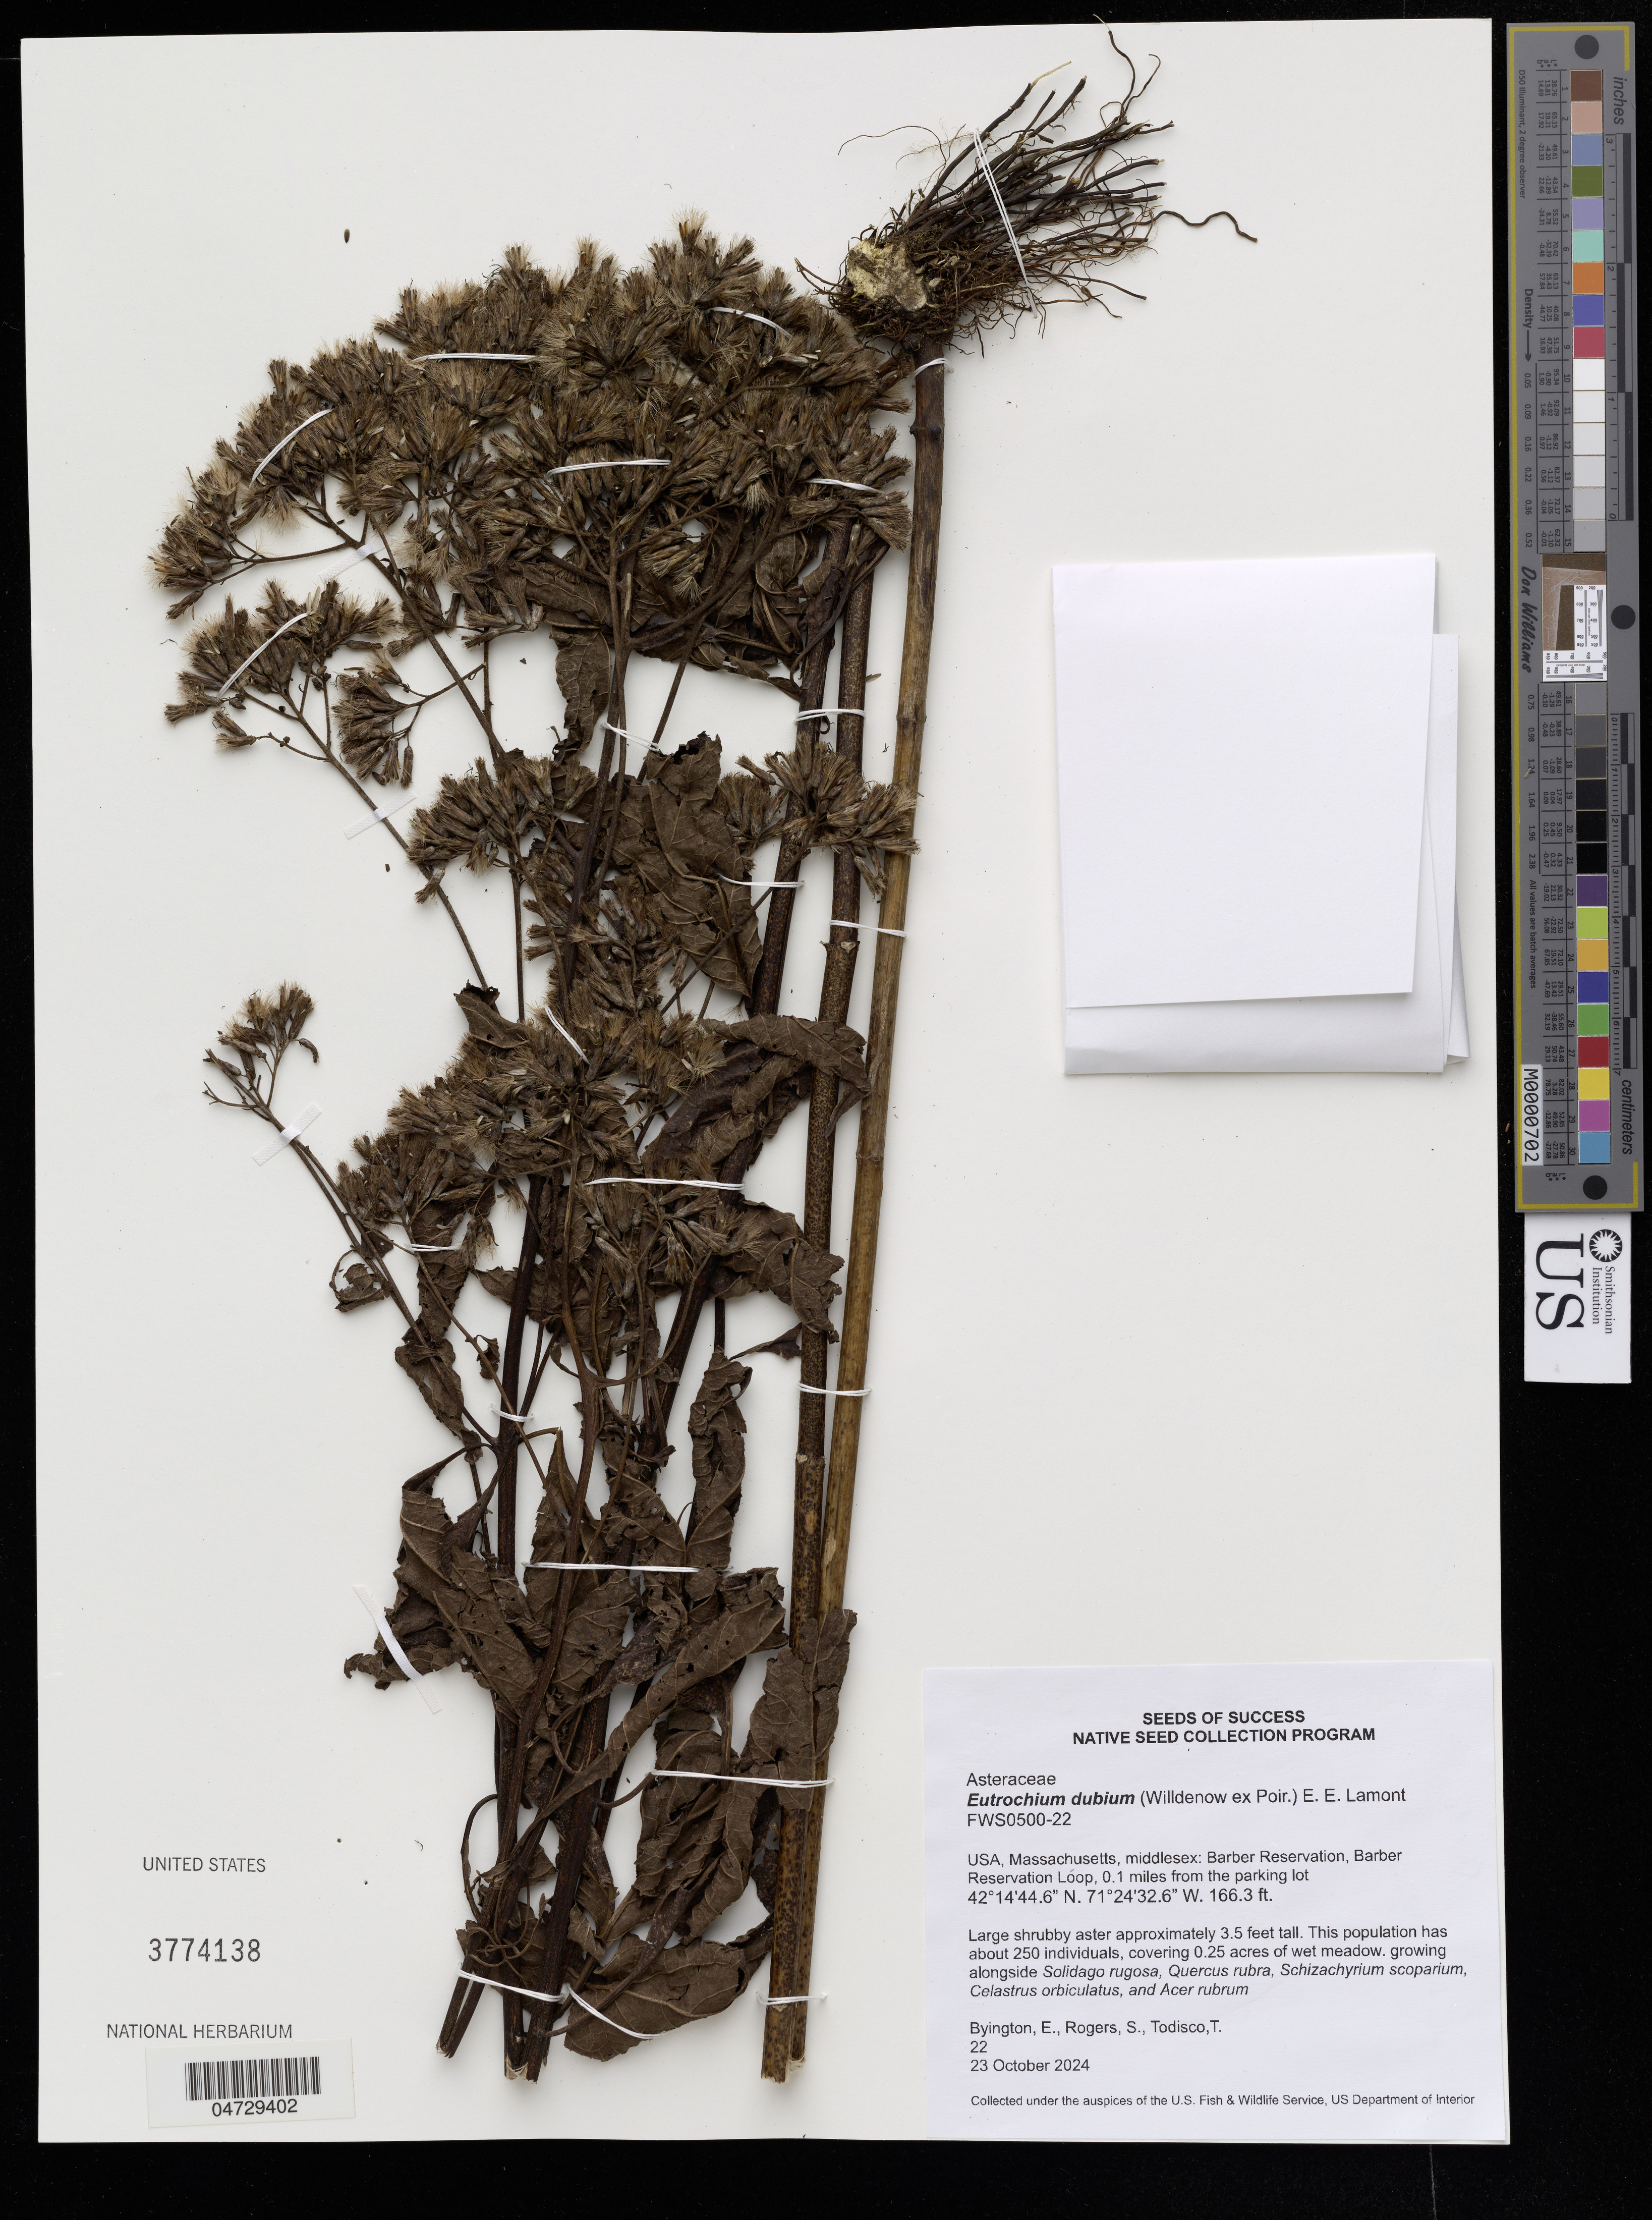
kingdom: Plantae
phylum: Tracheophyta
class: Magnoliopsida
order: Asterales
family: Asteraceae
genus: Eutrochium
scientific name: Eutrochium dubium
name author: (Willd. ex Poir.) E.E. Lamont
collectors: E. Byington, S. Rogers & T. Todisco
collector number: FWS0500-22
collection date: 2024-10-23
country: United States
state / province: Massachusetts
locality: Middelsex: Barber Reservation, Barber Reservation Loop, 0.1 miles from the parking lot.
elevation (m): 50.7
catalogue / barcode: US 3774138